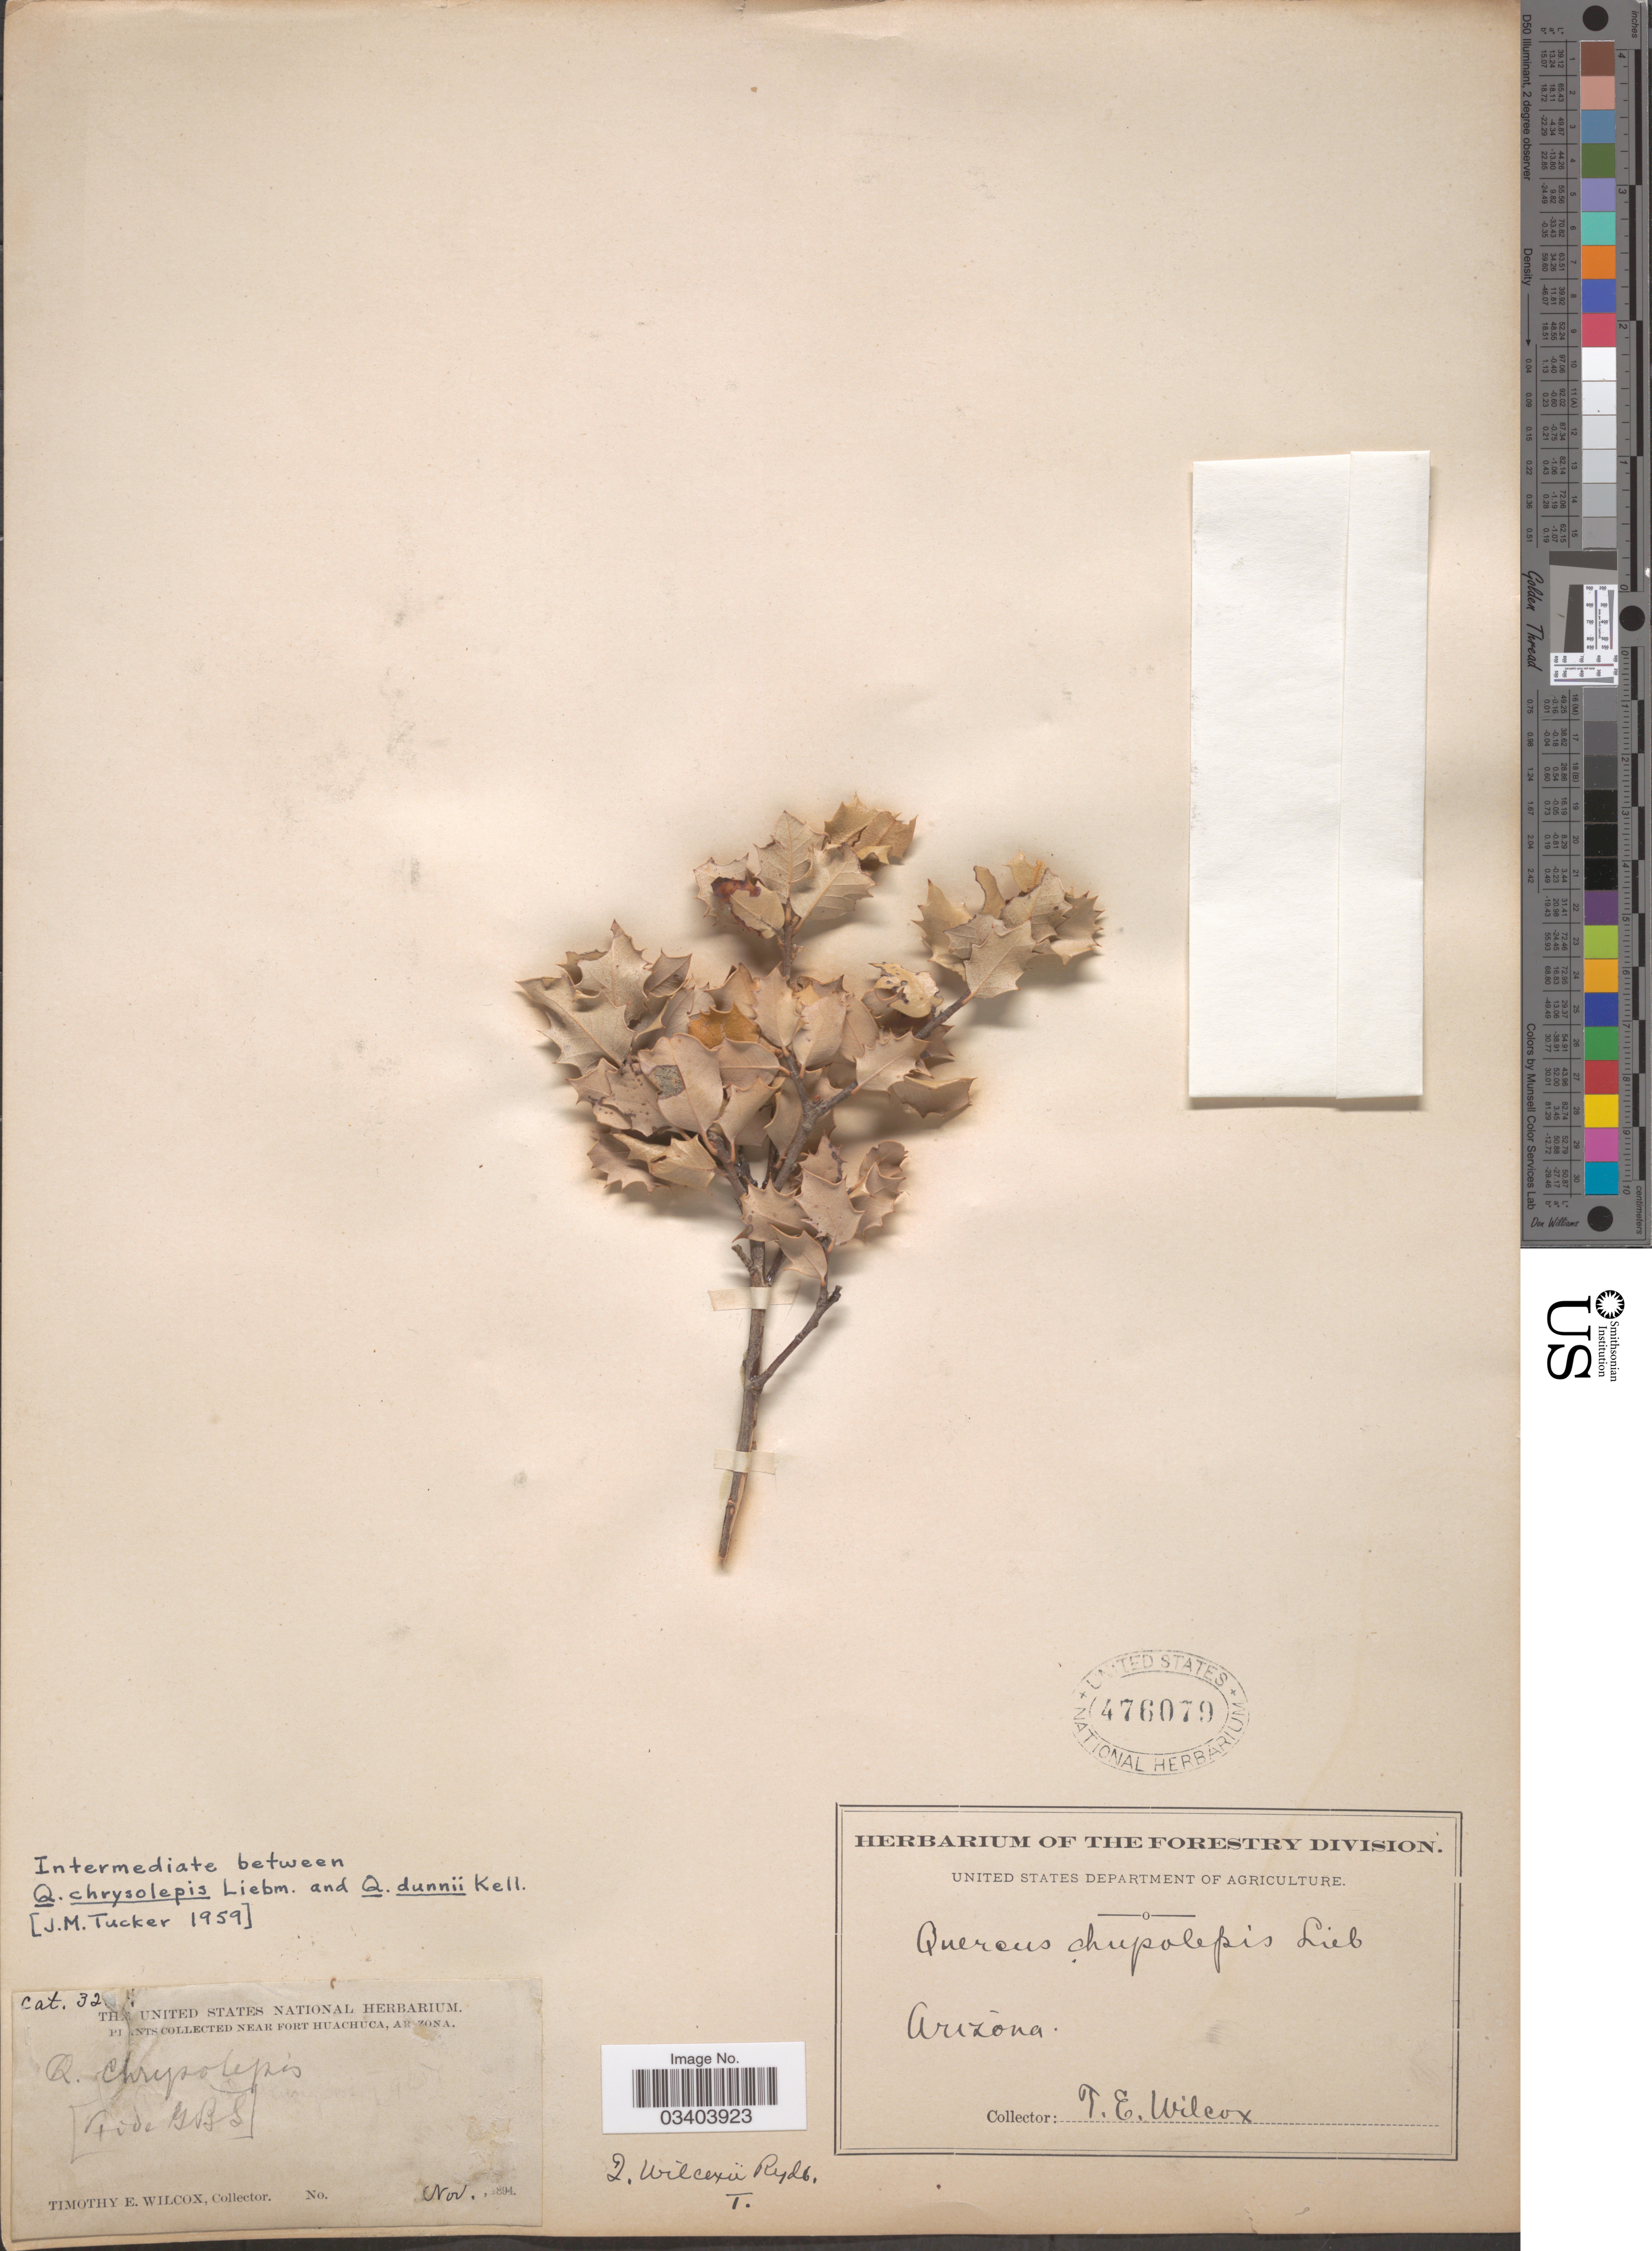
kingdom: Plantae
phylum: Tracheophyta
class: Magnoliopsida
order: Fagales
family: Fagaceae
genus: Quercus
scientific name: Quercus chrysolepis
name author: Liebm.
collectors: T. E. Wilcox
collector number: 32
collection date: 1894-11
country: United States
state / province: Arizona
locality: Near Fort Huachuca.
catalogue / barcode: US 476079